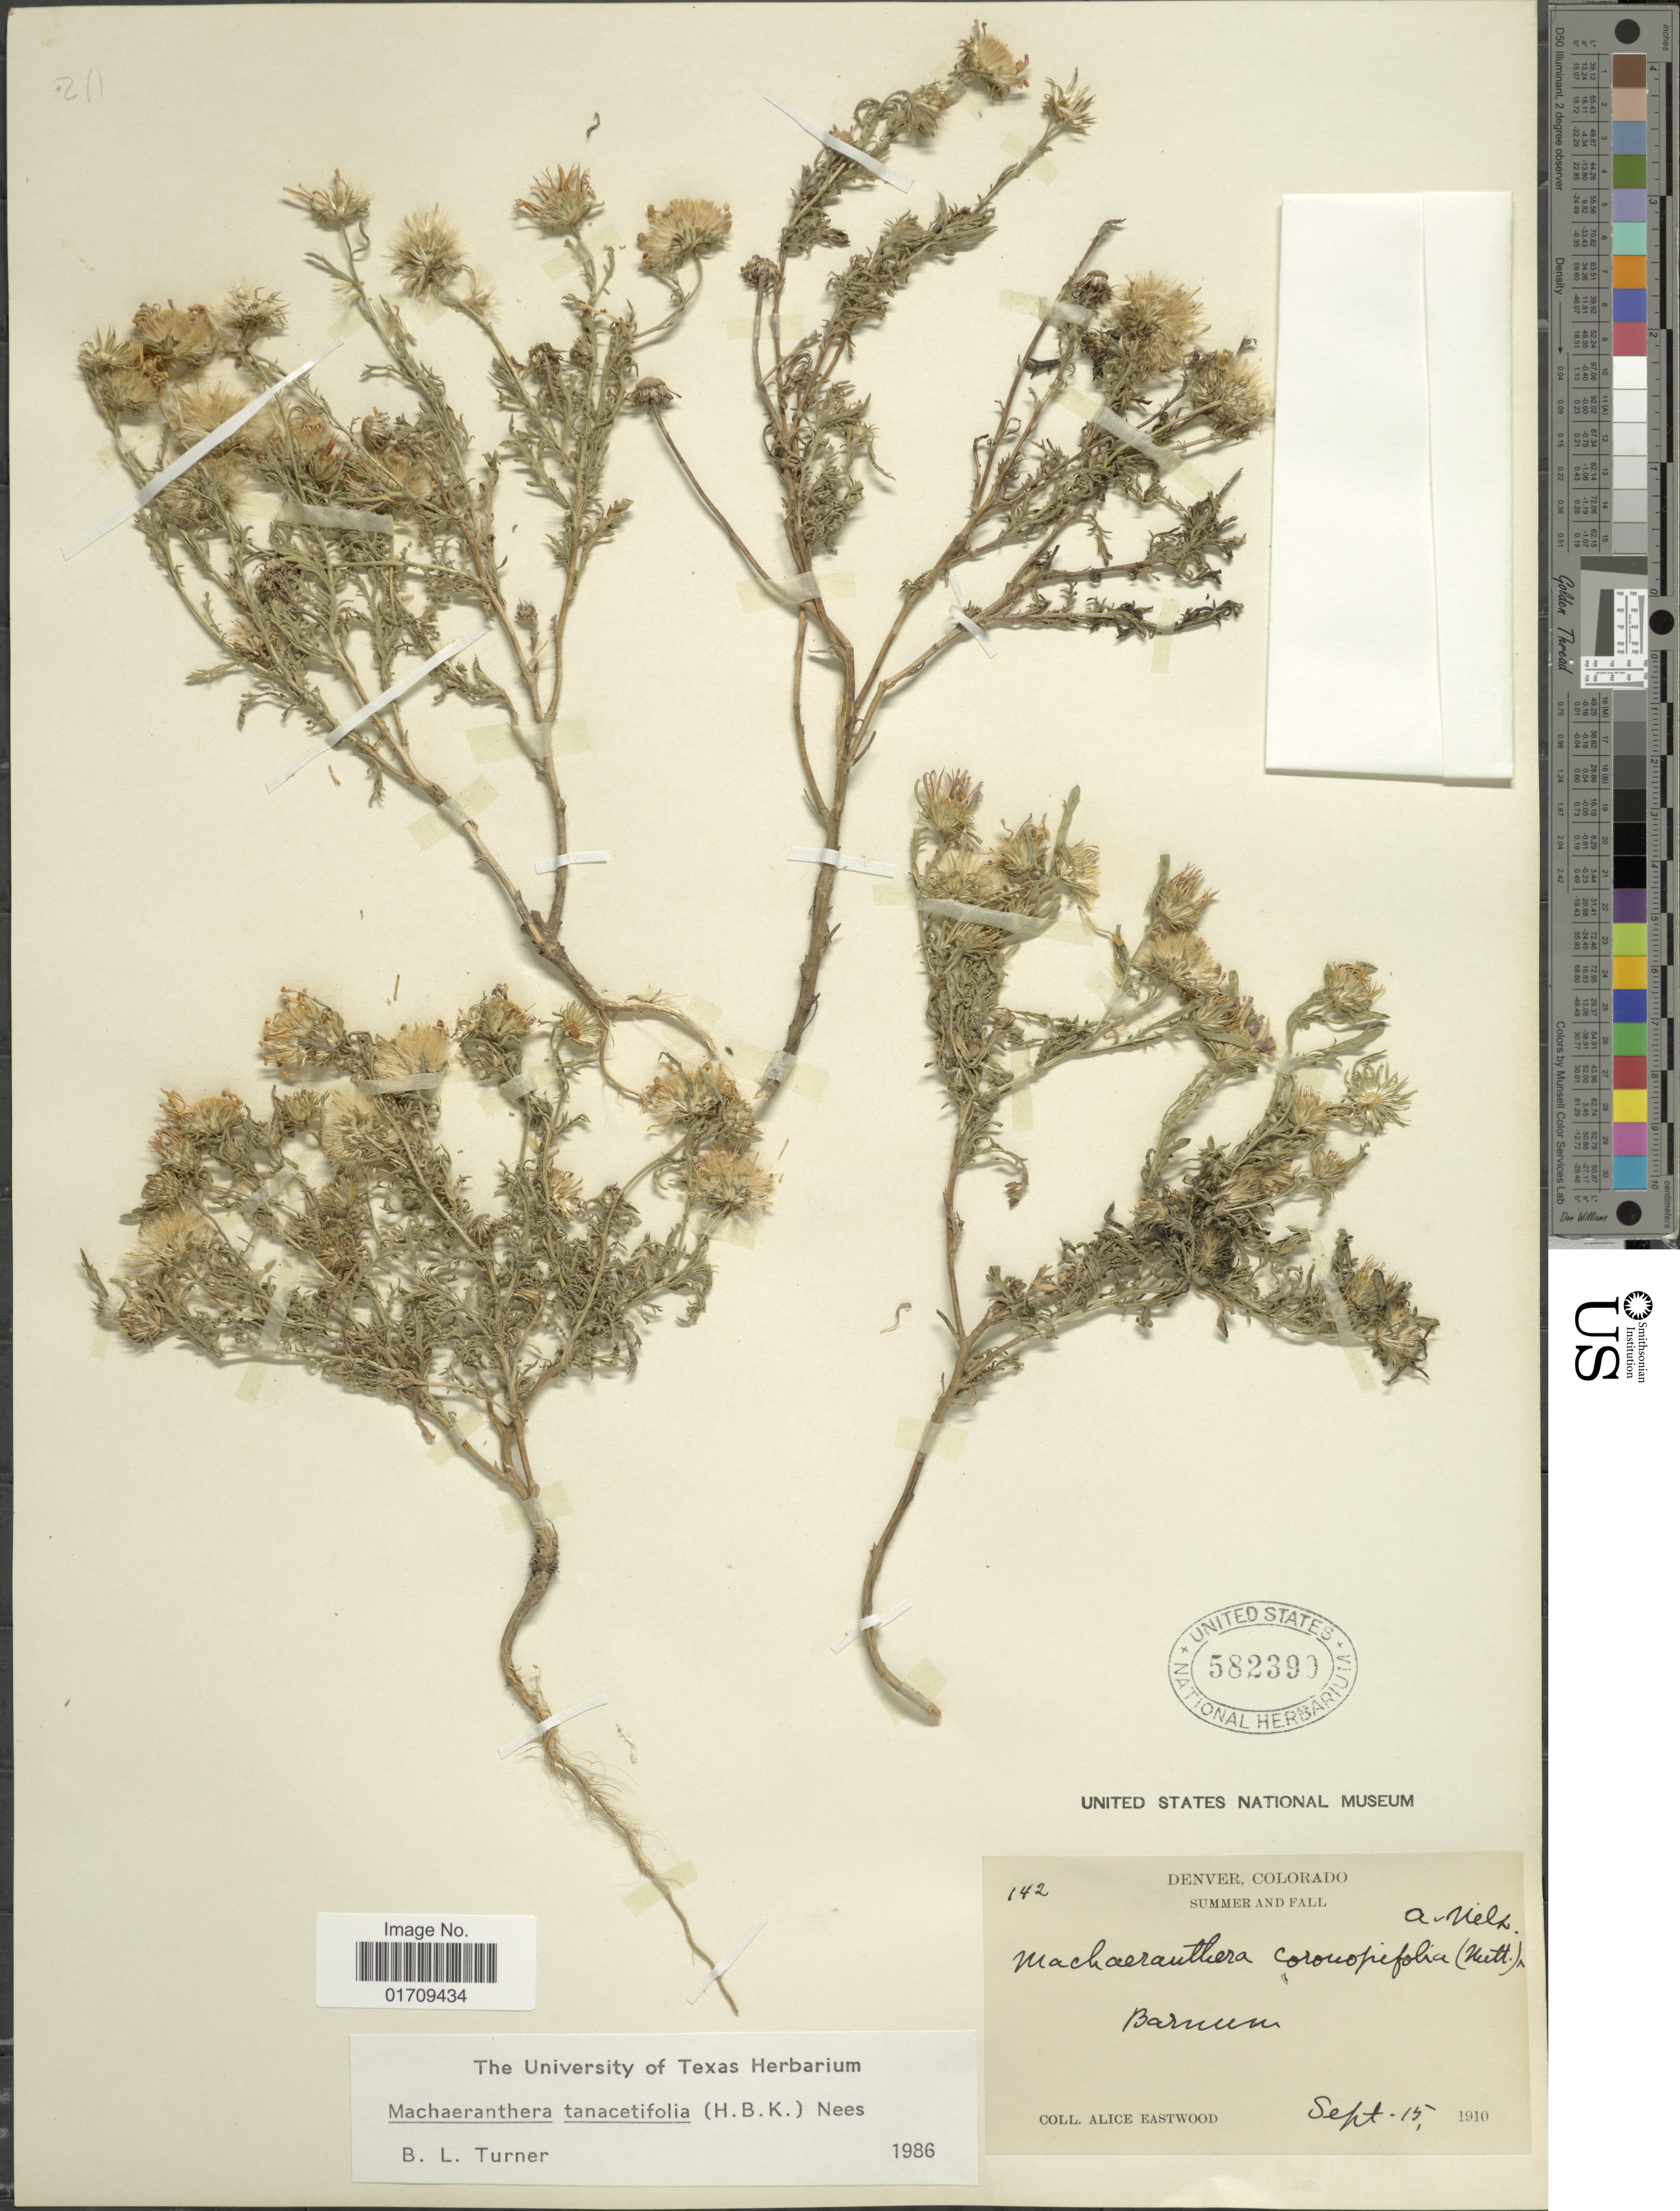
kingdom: Plantae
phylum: Tracheophyta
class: Magnoliopsida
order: Asterales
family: Asteraceae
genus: Machaeranthera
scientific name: Machaeranthera tanacetifolia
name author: (Kunth) Nees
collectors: A. Eastwood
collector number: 142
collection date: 1910-09-15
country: United States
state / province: Colorado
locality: Denver, Barnum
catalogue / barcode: US 582390